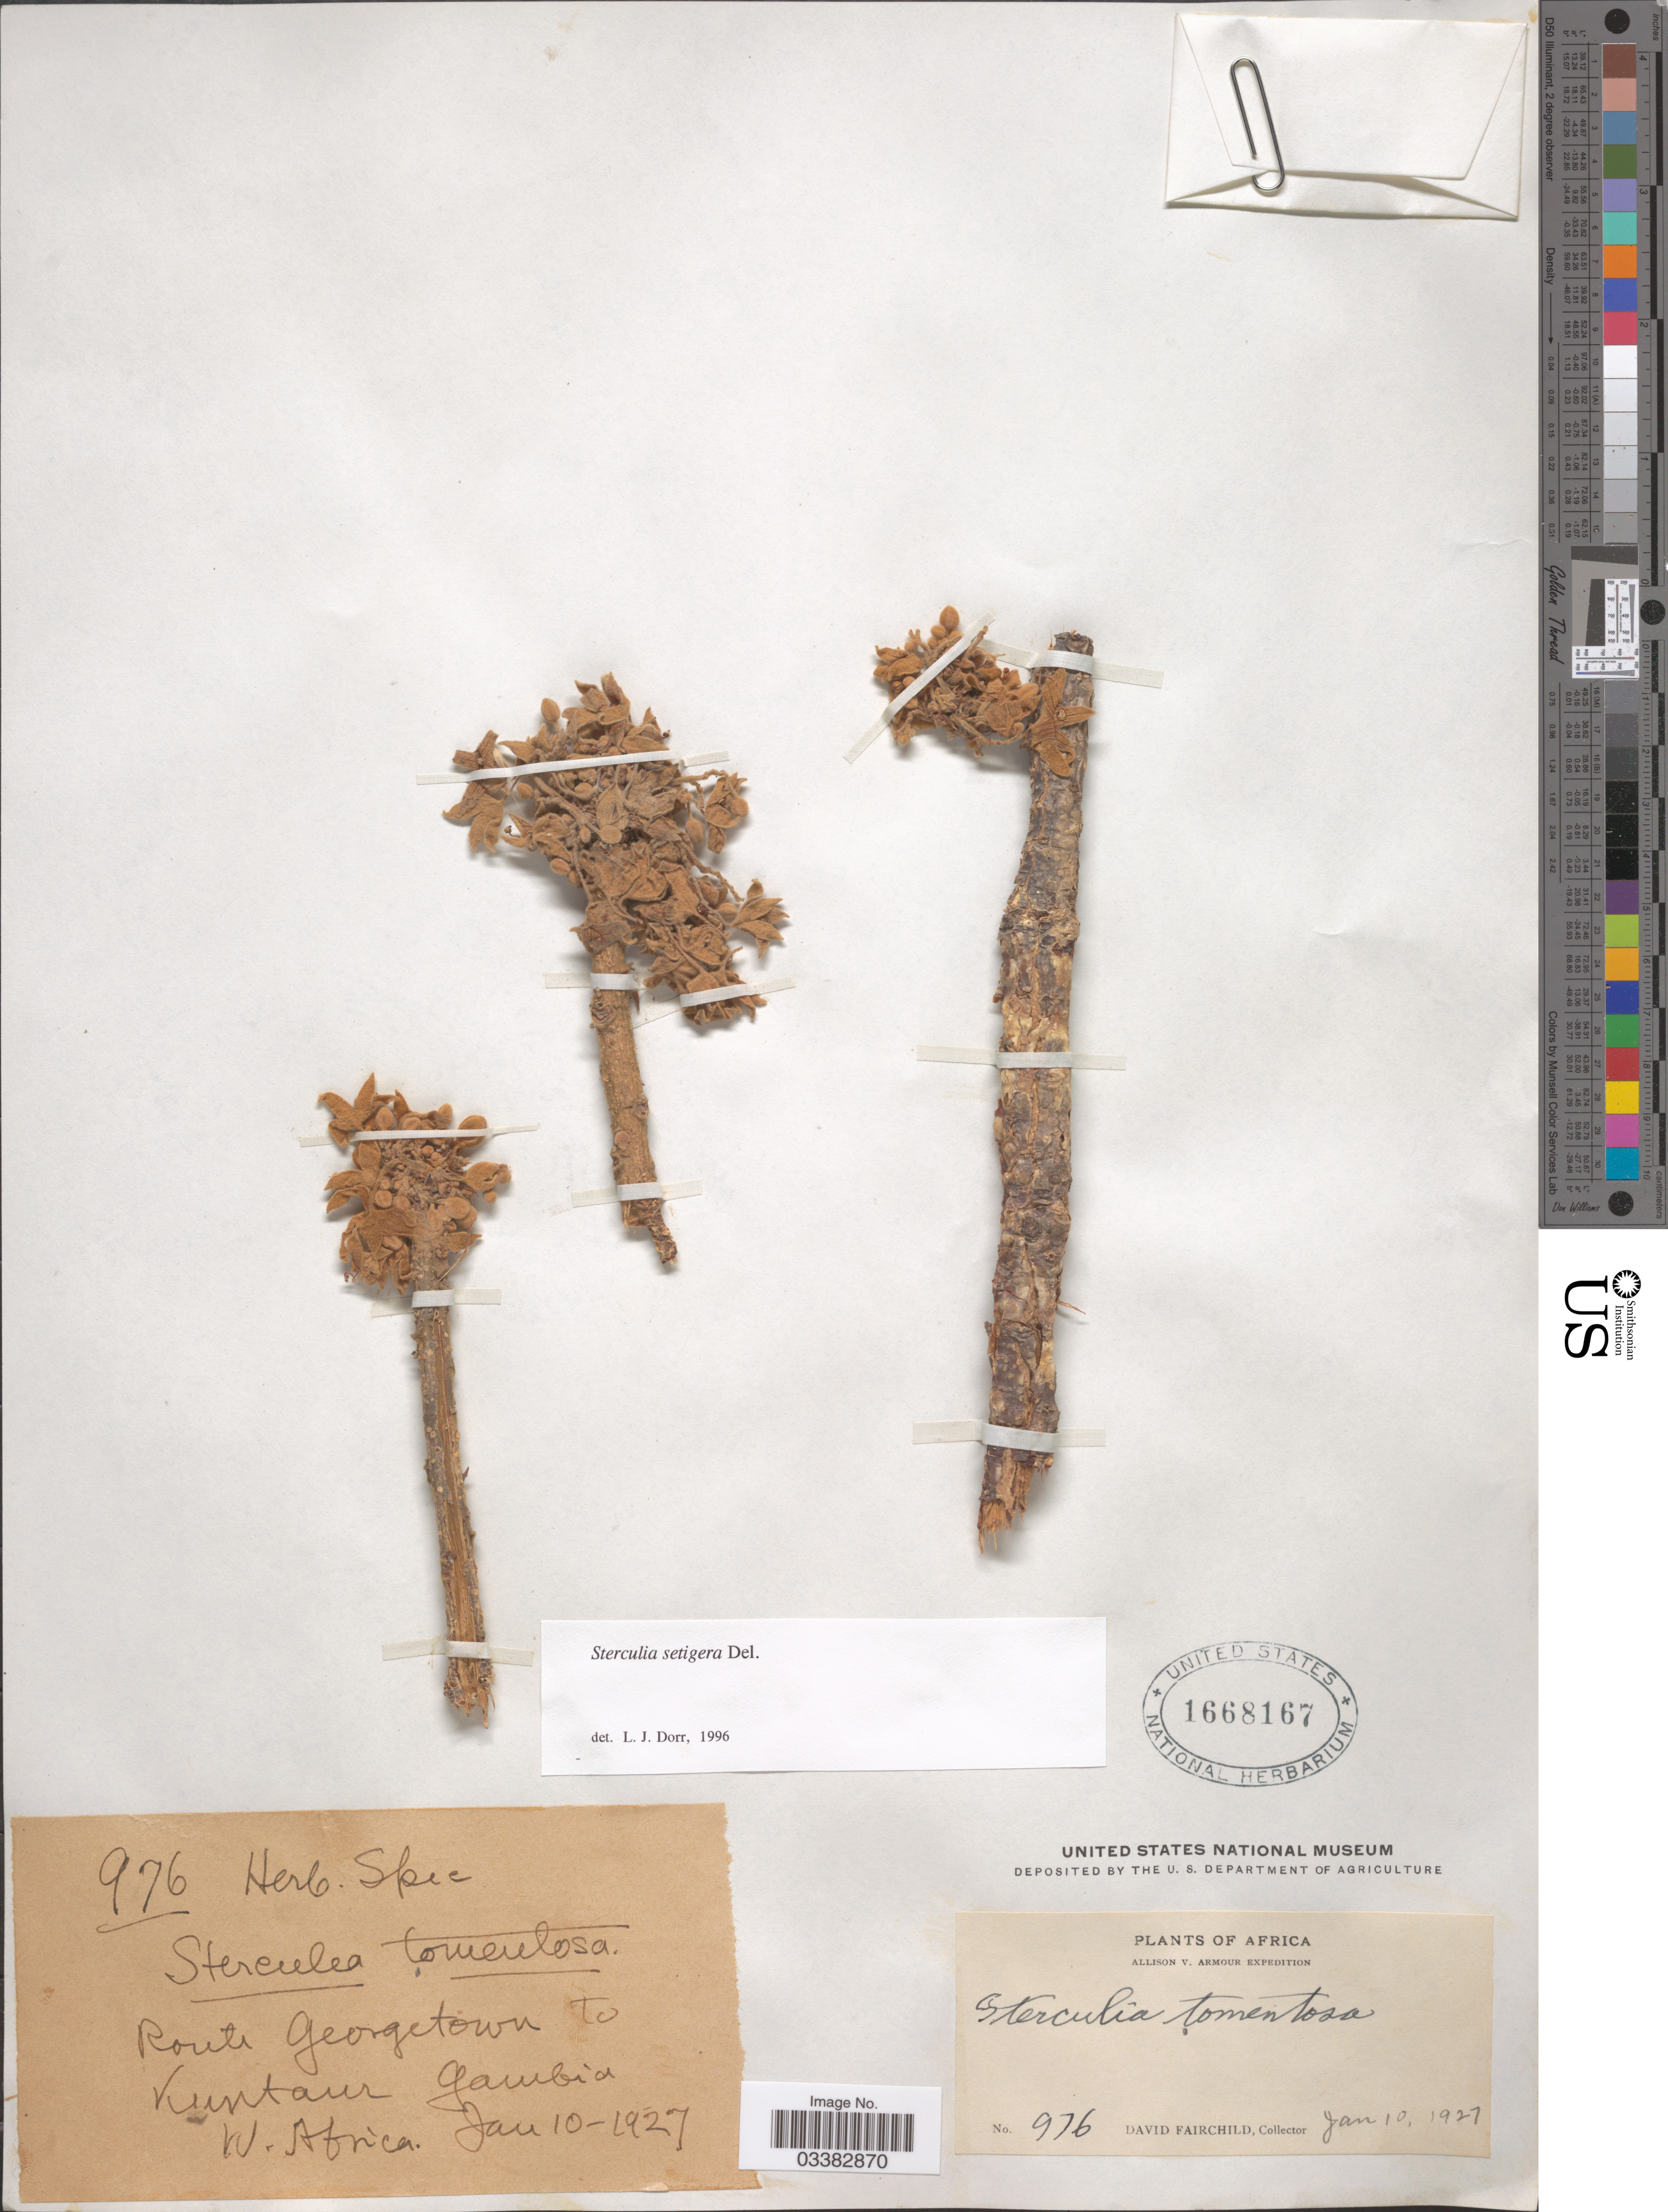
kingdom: Plantae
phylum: Tracheophyta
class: Magnoliopsida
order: Malvales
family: Malvaceae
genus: Sterculia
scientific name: Sterculia setigera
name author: Delile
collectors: D. Fairchild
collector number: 976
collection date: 1927-01-10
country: Gambia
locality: Route Georgetown to Kuntaur. W. Africa.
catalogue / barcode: US 1668167